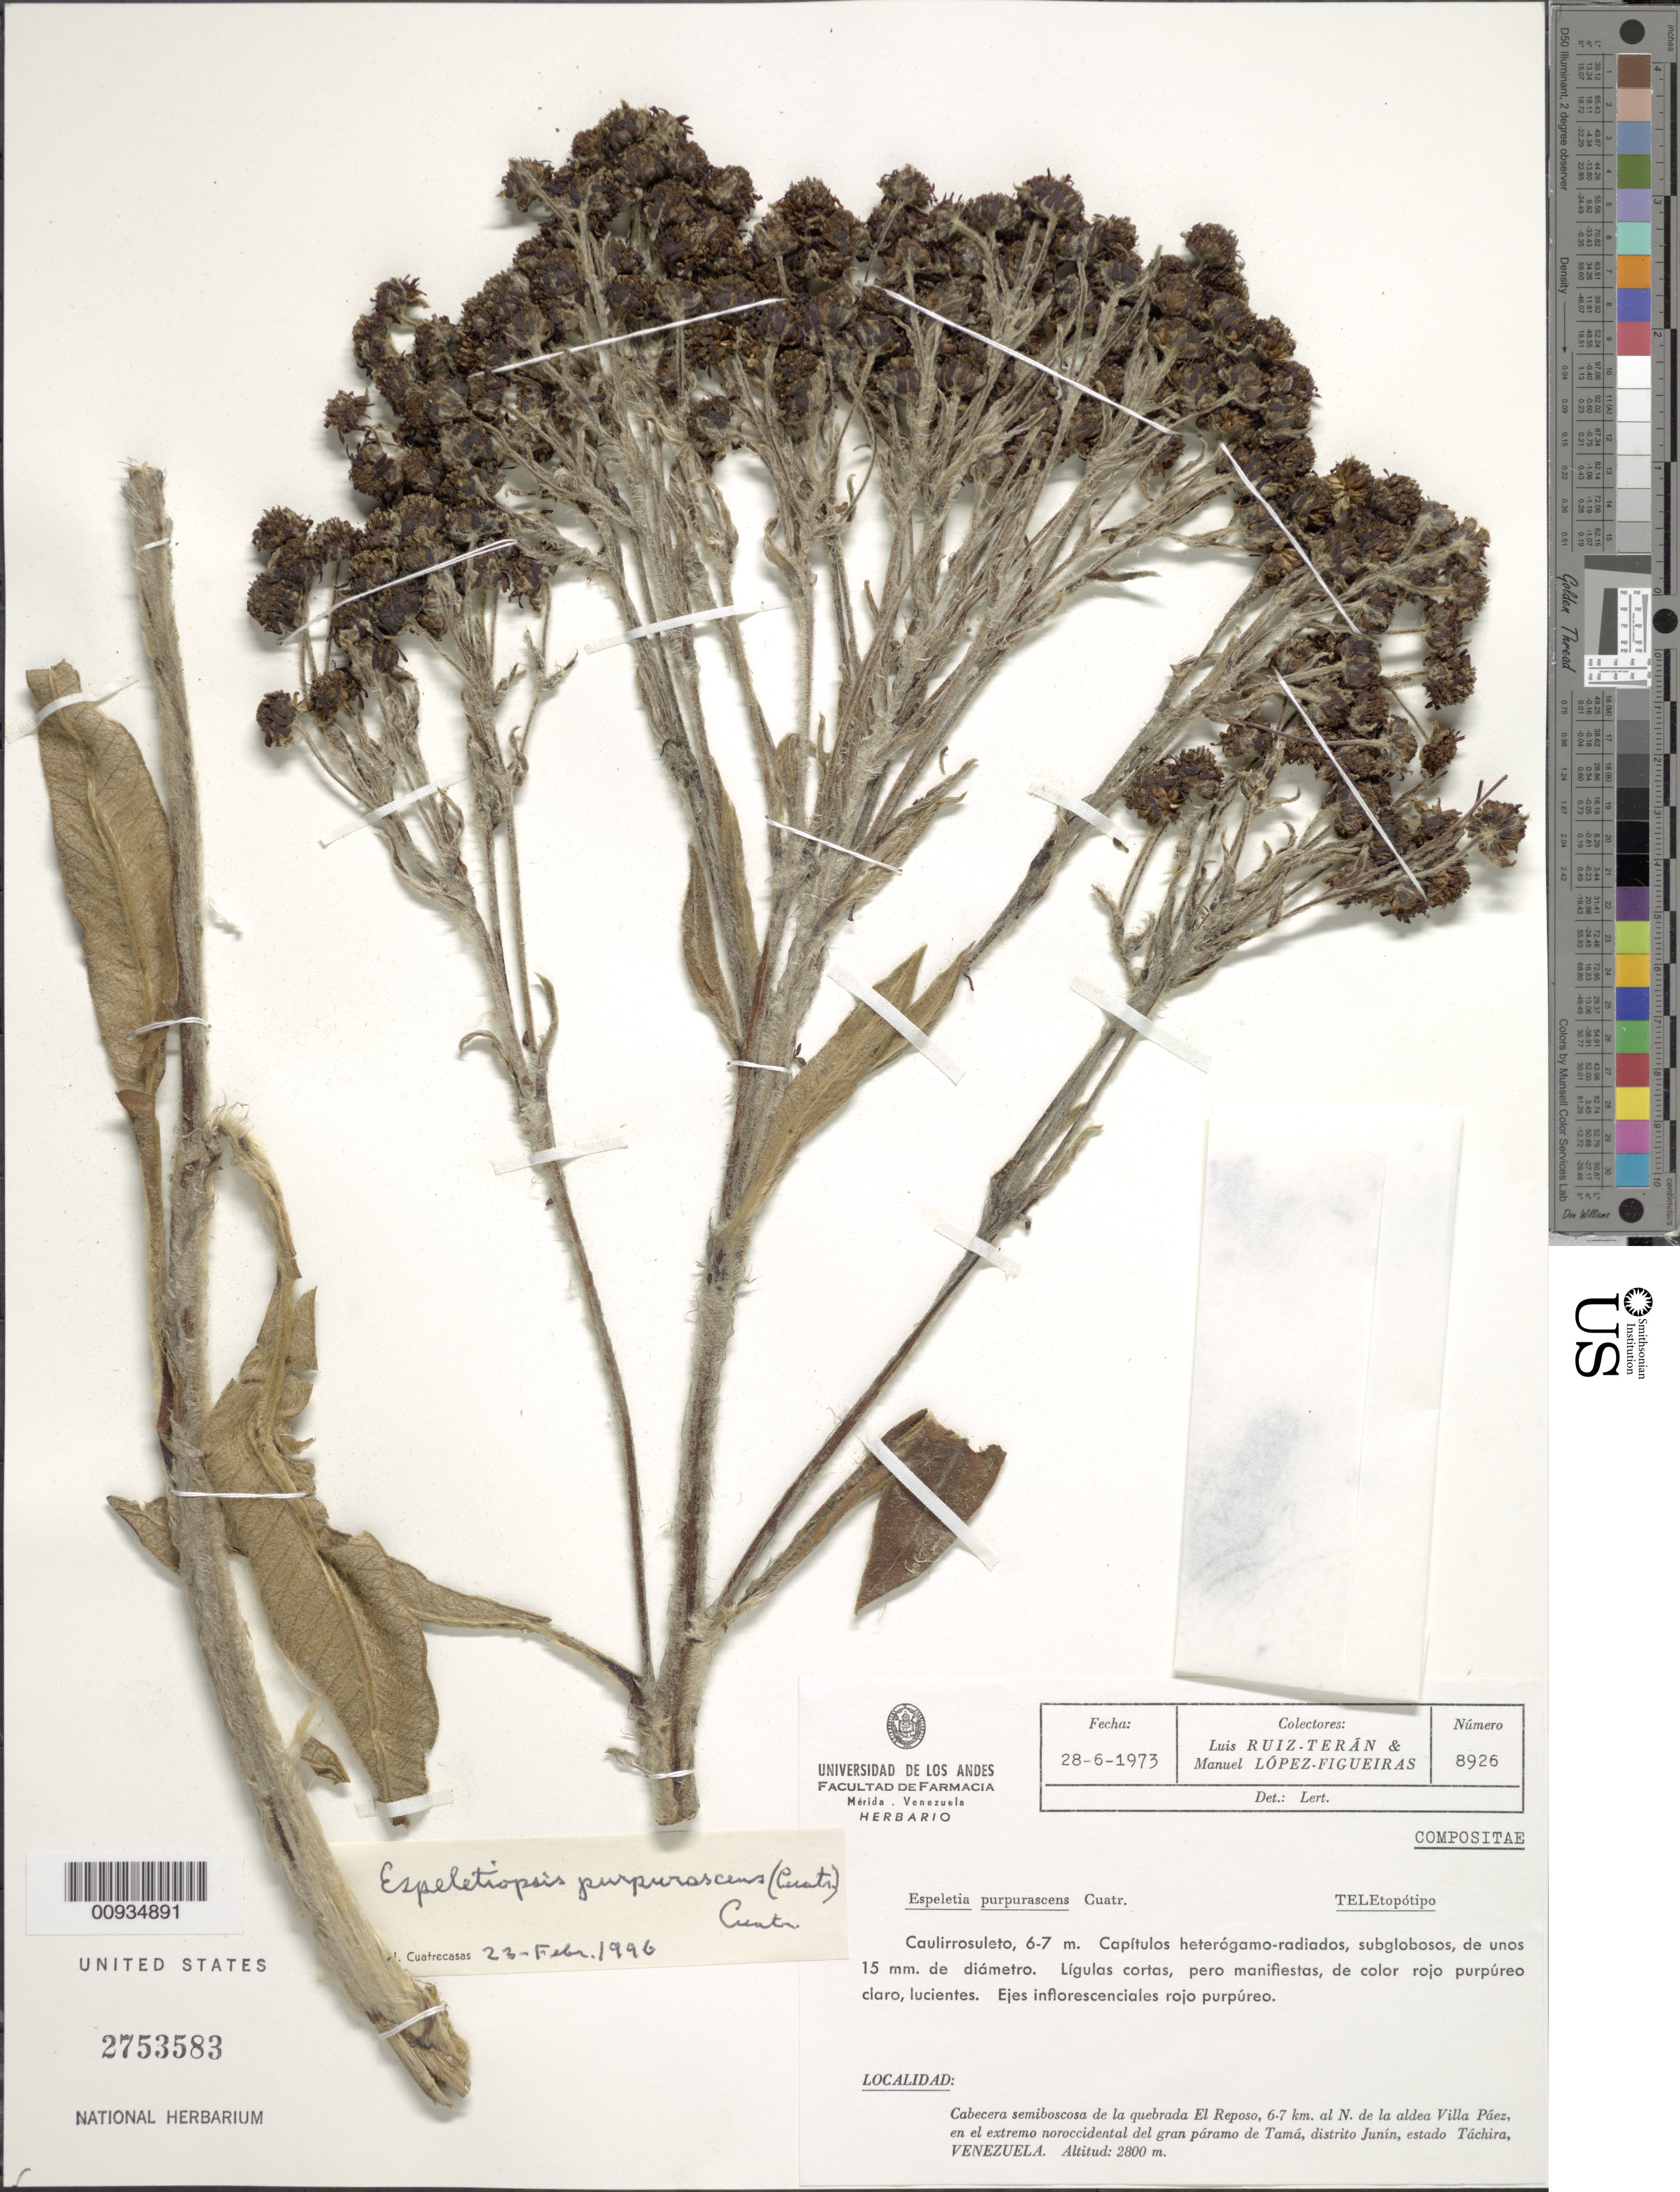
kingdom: Plantae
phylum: Tracheophyta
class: Magnoliopsida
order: Asterales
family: Asteraceae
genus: Espeletiopsis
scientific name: Espeletiopsis purpurascens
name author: (Cuatrec.) Cuatrec.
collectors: L. E. Ruíz-Terán & M. López Figueiras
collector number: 8926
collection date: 1973-06-28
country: Venezuela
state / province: Táchira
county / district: Junín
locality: Páramo de Tamá. Cabecera semiboscosa de la quebrada El Reposo, 6-7 km al N de la aldea Villa Páez, en el extremo noroccidental del gran páramo de Tamá-.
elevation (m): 2800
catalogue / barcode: US 2753283